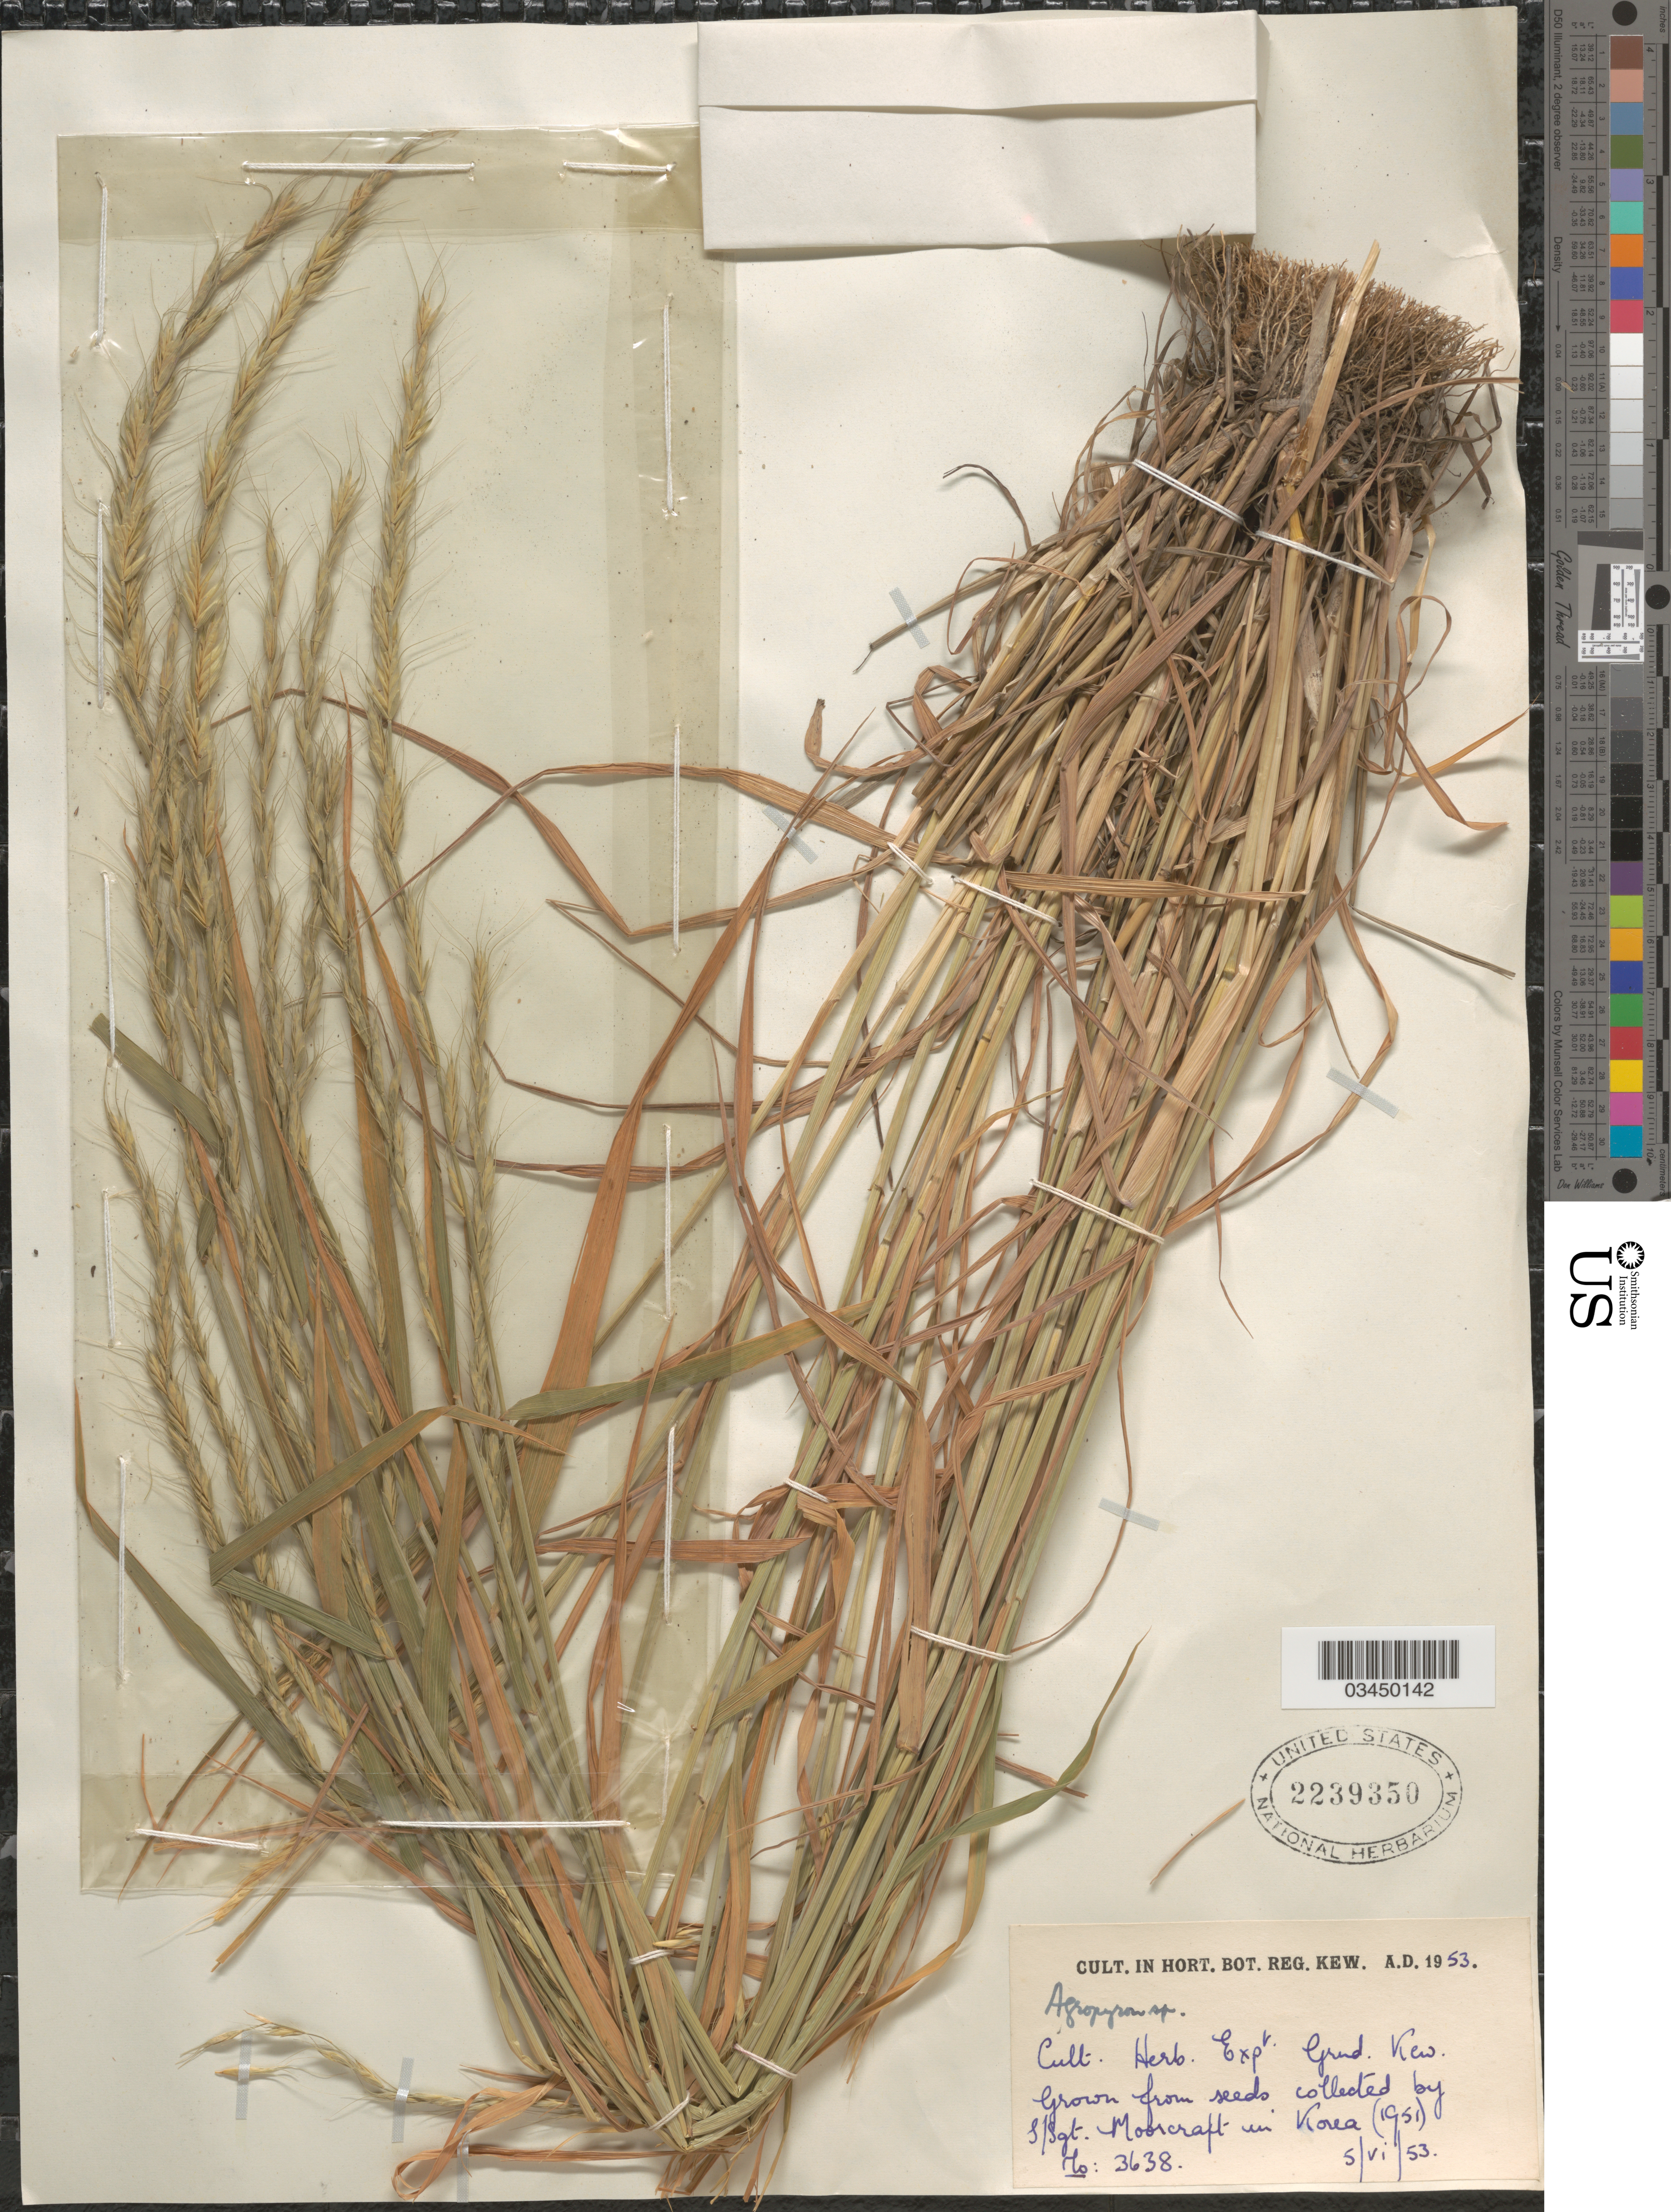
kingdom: Plantae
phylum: Tracheophyta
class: Liliopsida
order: Poales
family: Poaceae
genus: Elymus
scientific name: Elymus sp.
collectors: S/Sgt. Moorcraft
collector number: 3638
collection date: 1953-06-05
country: North Korea / South Korea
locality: In Hort. Bot. Reg. Kew.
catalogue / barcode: US 2239350